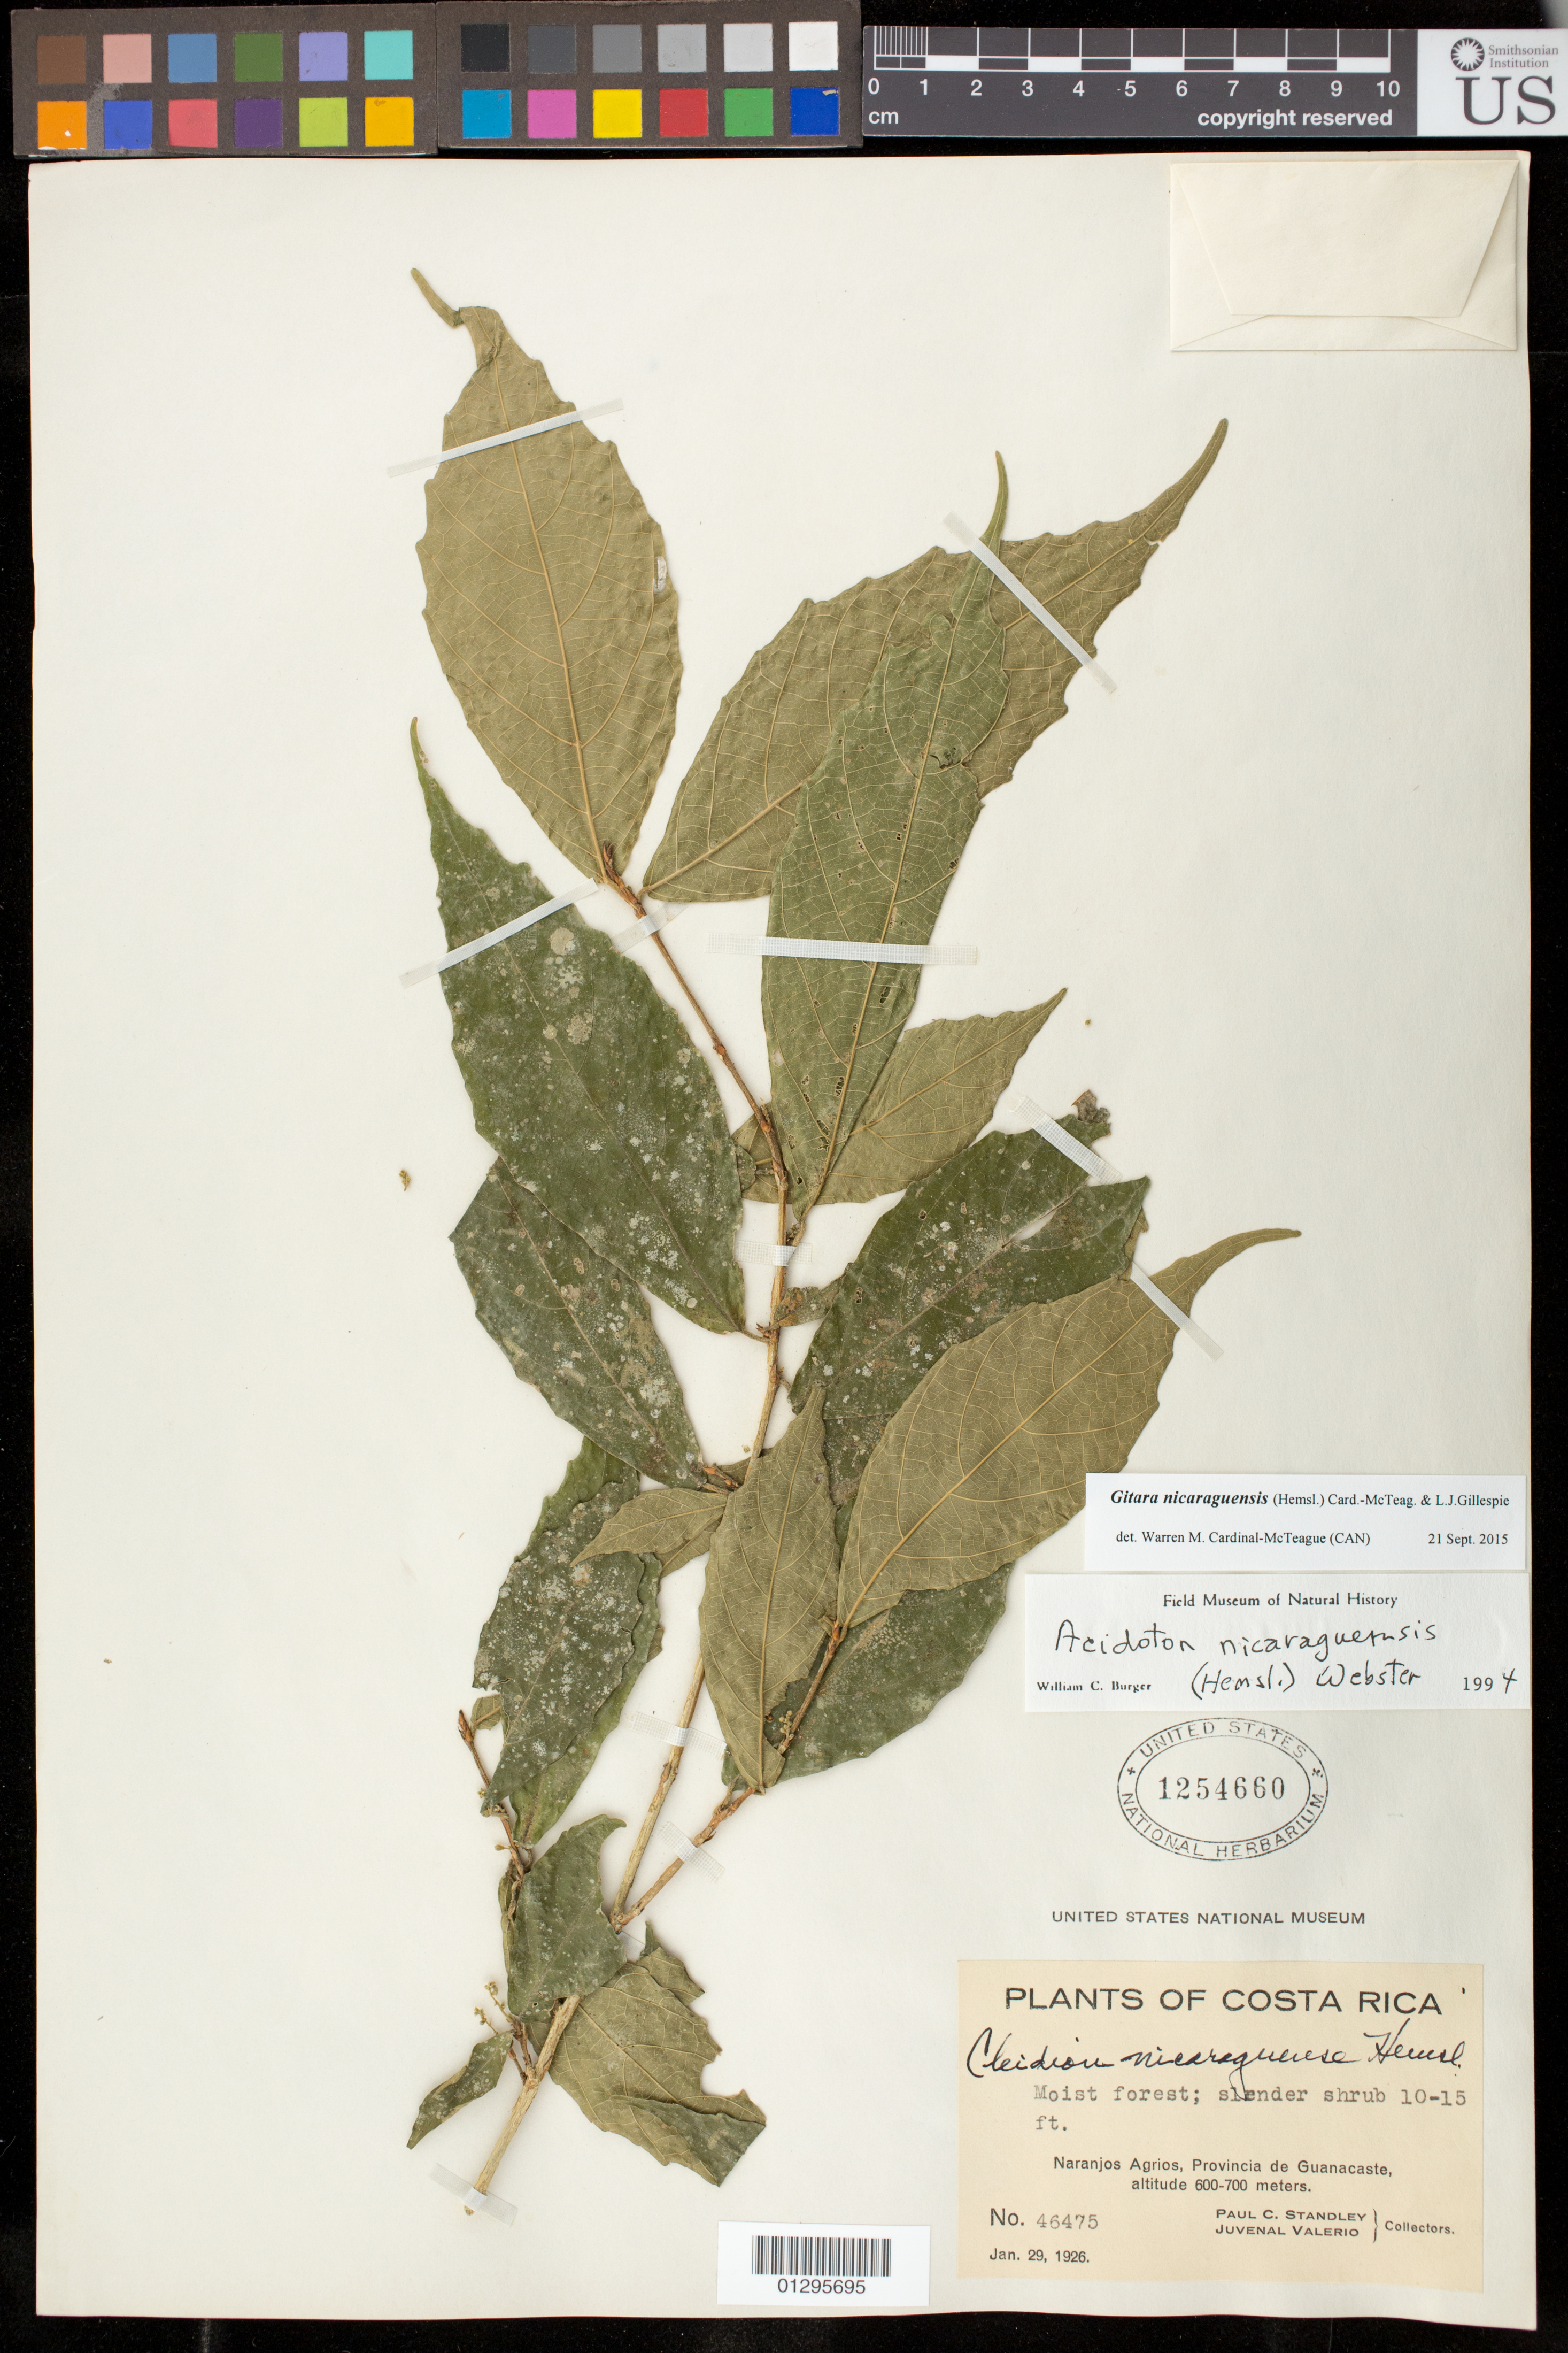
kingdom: Plantae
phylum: Tracheophyta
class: Magnoliopsida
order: Malpighiales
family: Euphorbiaceae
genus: Gitara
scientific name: Gitara nicaraguensis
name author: (Hemsl.) Card.-McTeag. & L.J. Gillespie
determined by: Cardinal-McTeague, Warren H.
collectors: P. C. Standley & J. Valerio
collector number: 46475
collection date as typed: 29 Jan 1926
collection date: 1926-01-29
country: Costa Rica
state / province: Guanacaste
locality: Naranjos Agrios.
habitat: Slender shrub.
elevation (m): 600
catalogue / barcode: US 1254660